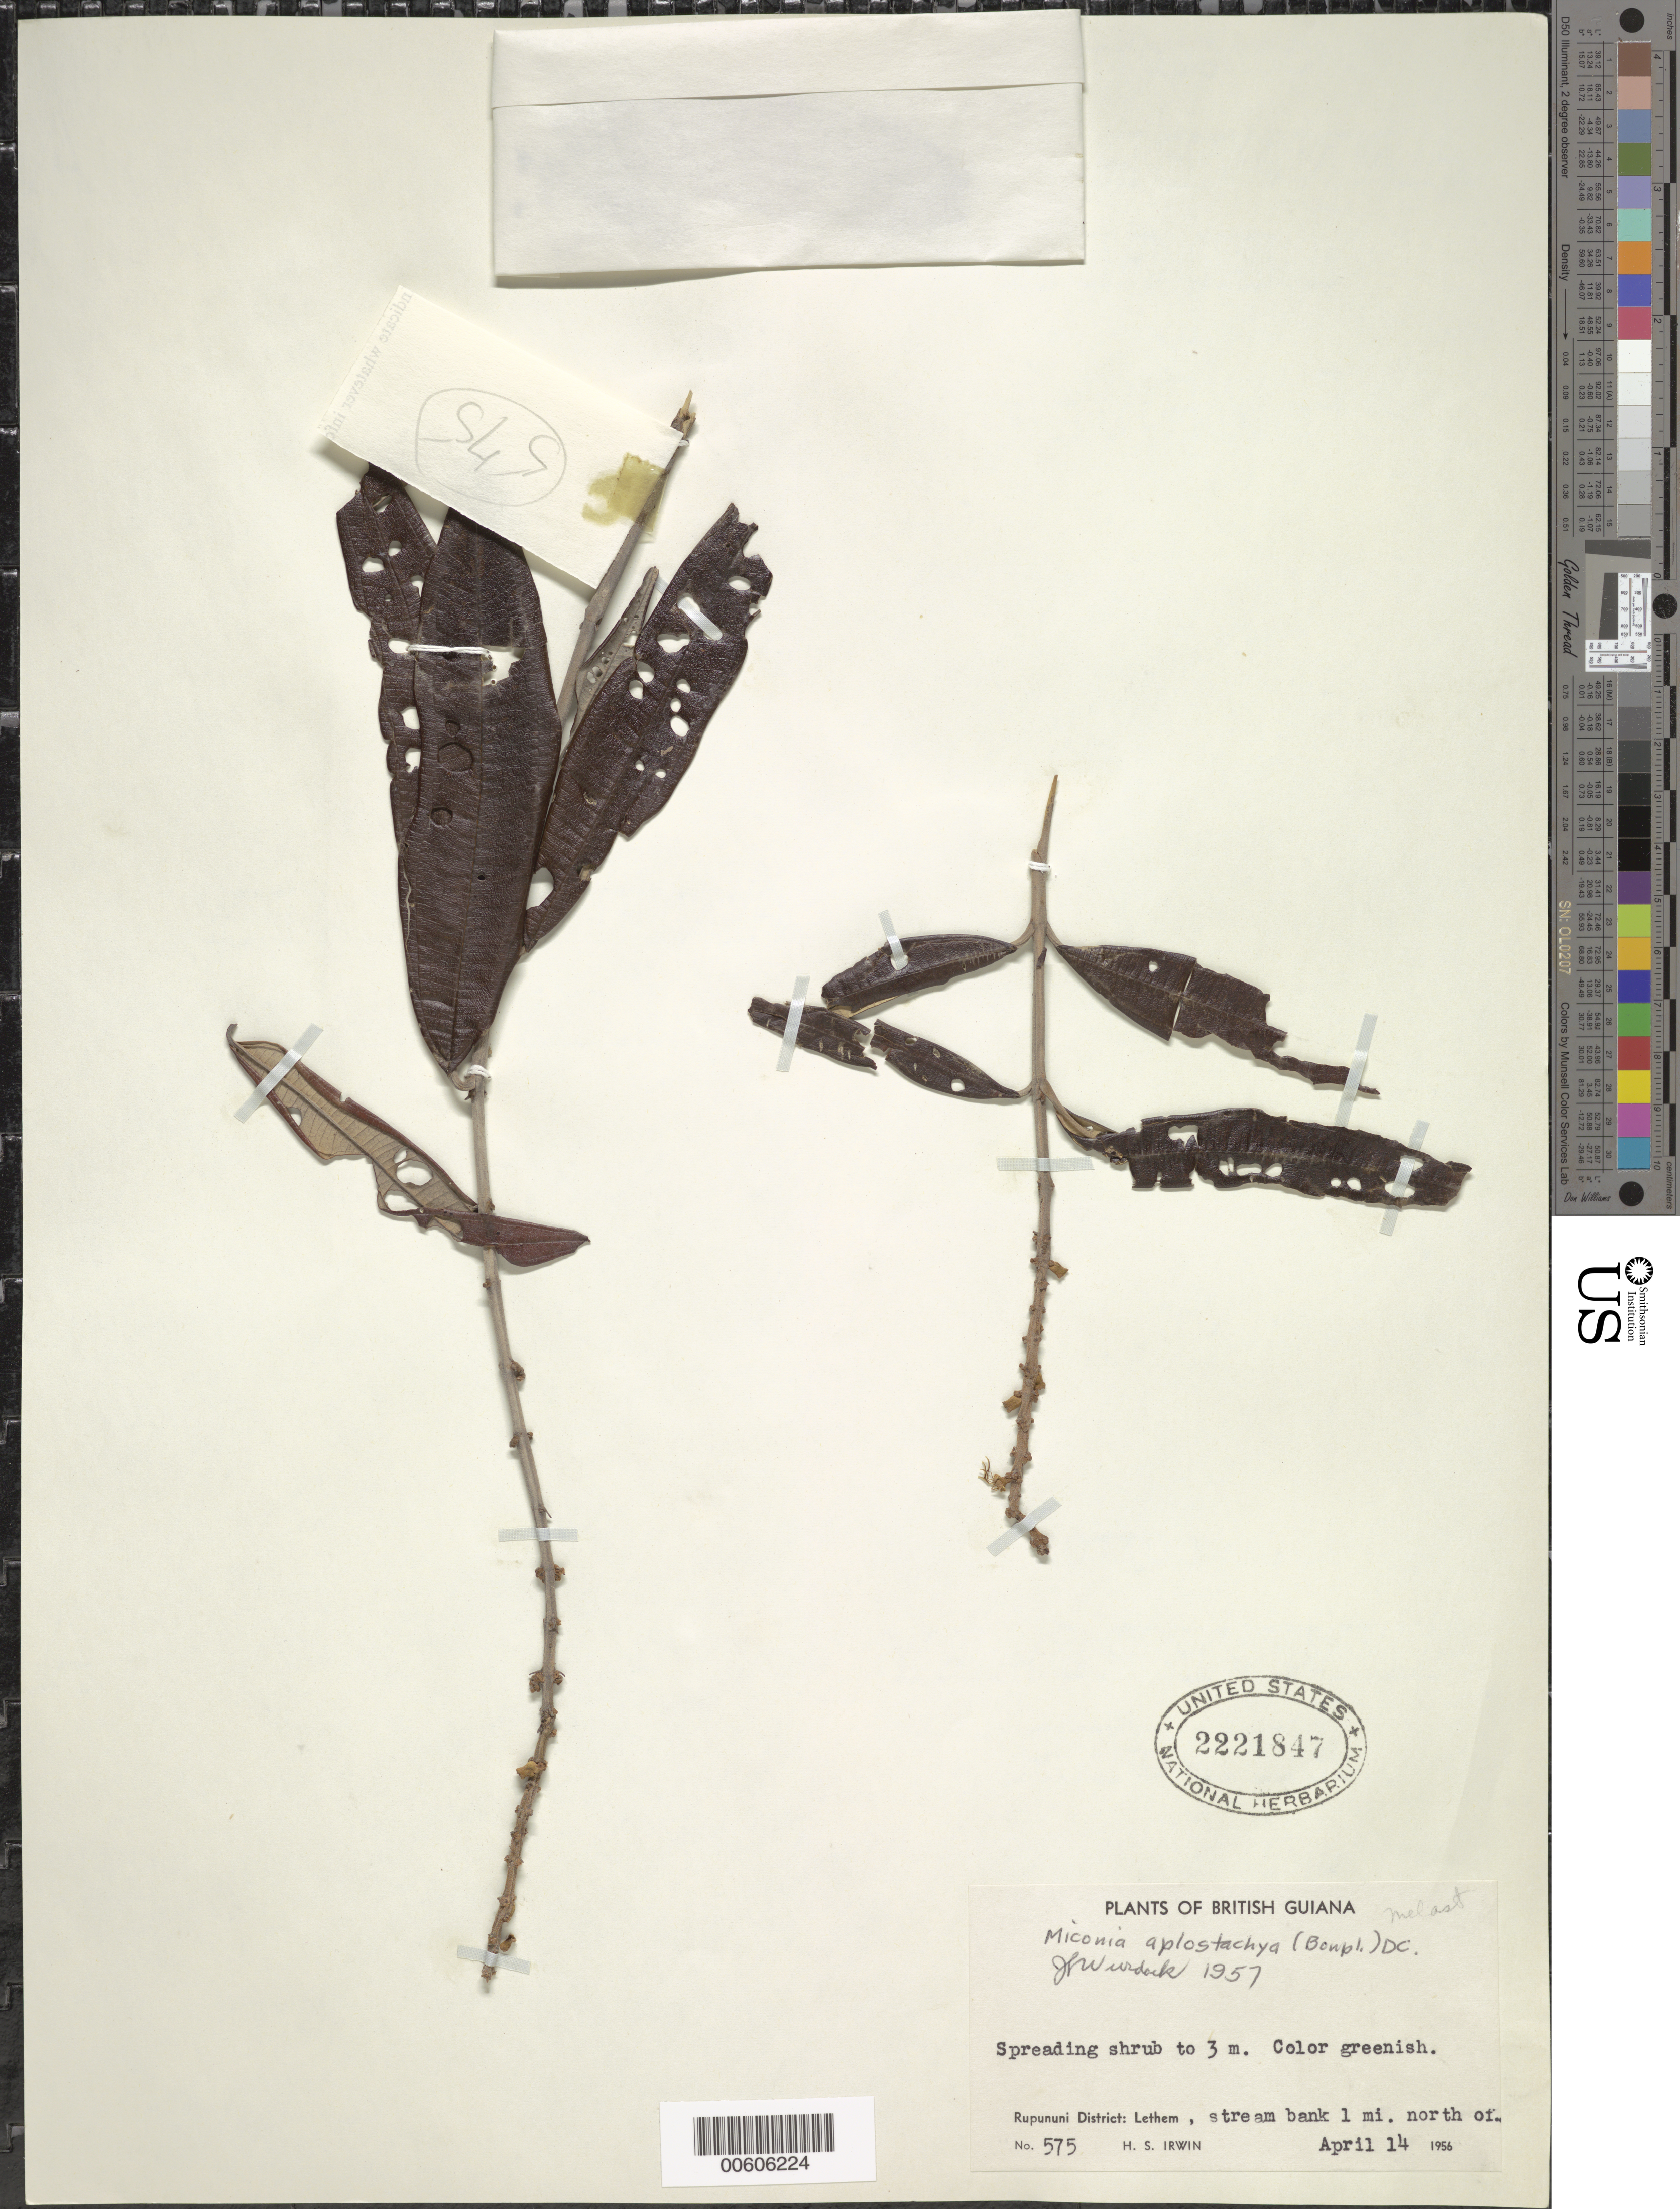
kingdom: Plantae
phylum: Tracheophyta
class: Magnoliopsida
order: Myrtales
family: Melastomataceae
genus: Miconia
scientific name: Miconia aplostachya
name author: (Bonpl.) DC.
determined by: Wurdack, John J., (US), US (UNITED STATES)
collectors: H. Irwin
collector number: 575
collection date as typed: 14-Apr-56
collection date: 1956-04-14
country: Guyana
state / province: U. Takutu-U. Essequibo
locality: Rupununi Dist., Lethem, 1 mi. N of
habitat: Stream bank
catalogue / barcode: US 2221847